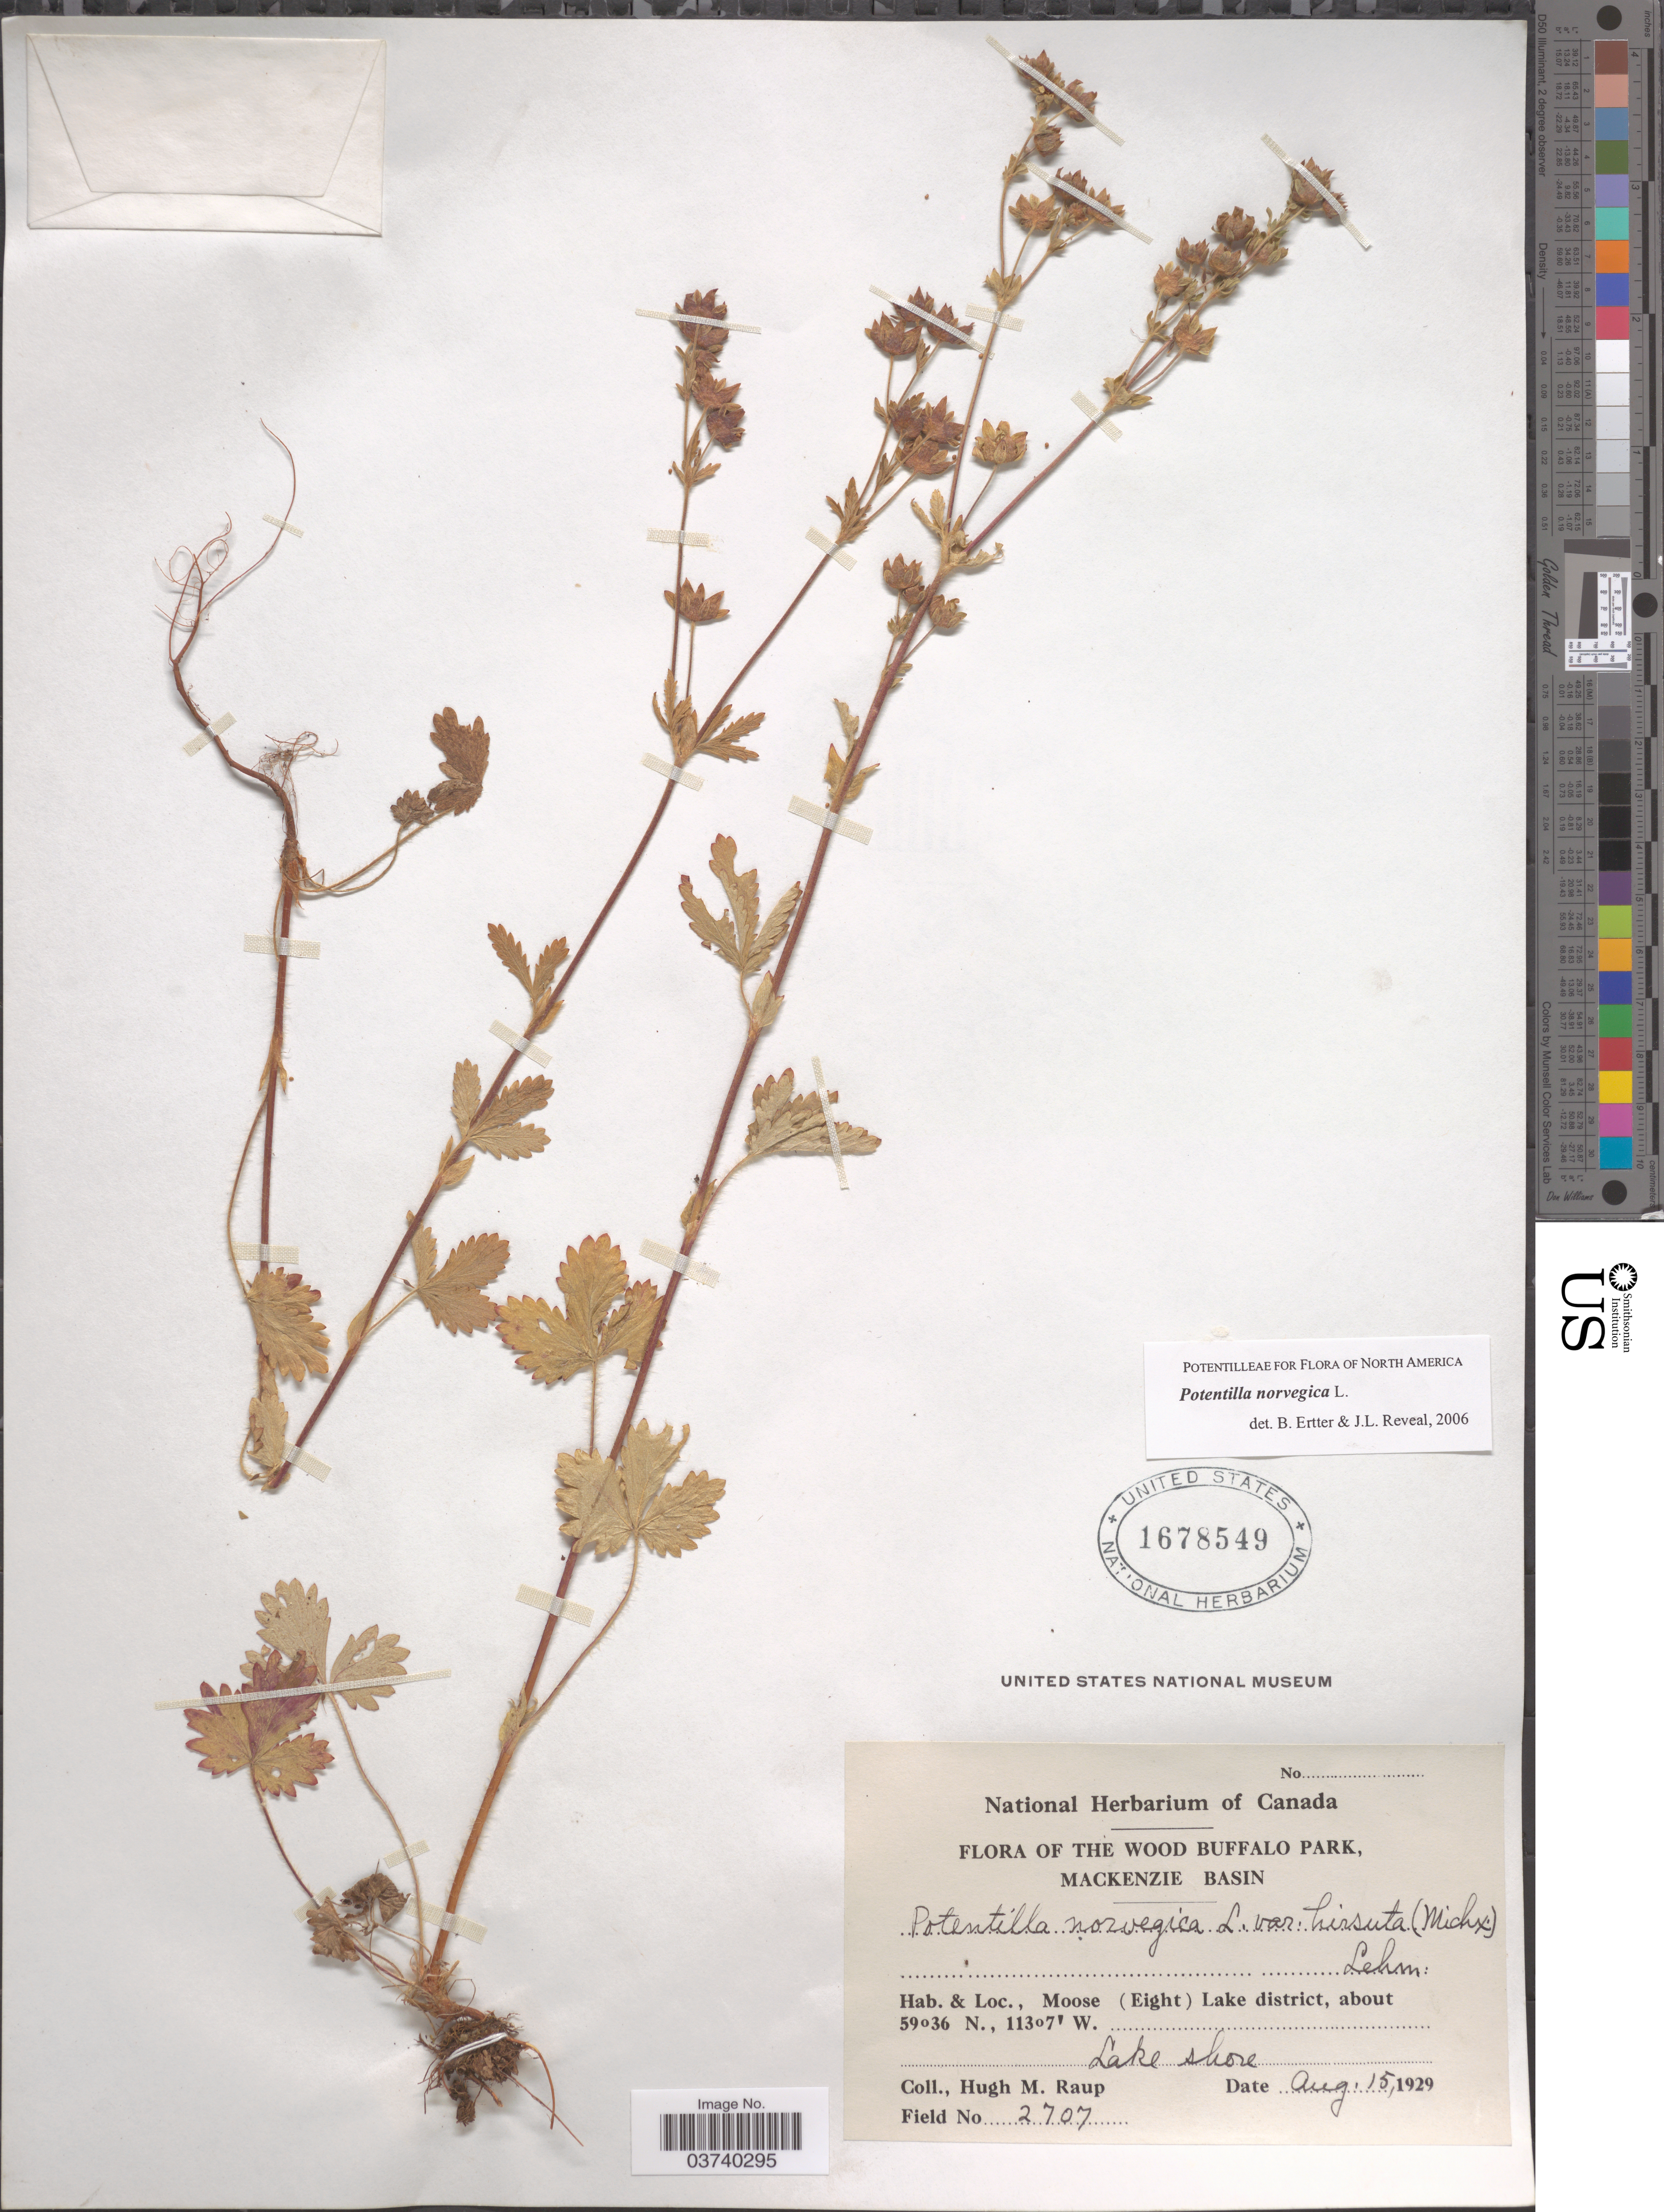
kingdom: Plantae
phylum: Tracheophyta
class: Magnoliopsida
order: Rosales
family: Rosaceae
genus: Potentilla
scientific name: Potentilla norvegica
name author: L.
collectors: H. Raup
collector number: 2707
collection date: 1929-08-15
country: Canada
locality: The Wood Buffalo Park, Mackenzie Basin. Moose (Eight) Lake district. Lake shore.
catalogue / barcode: US 1678549